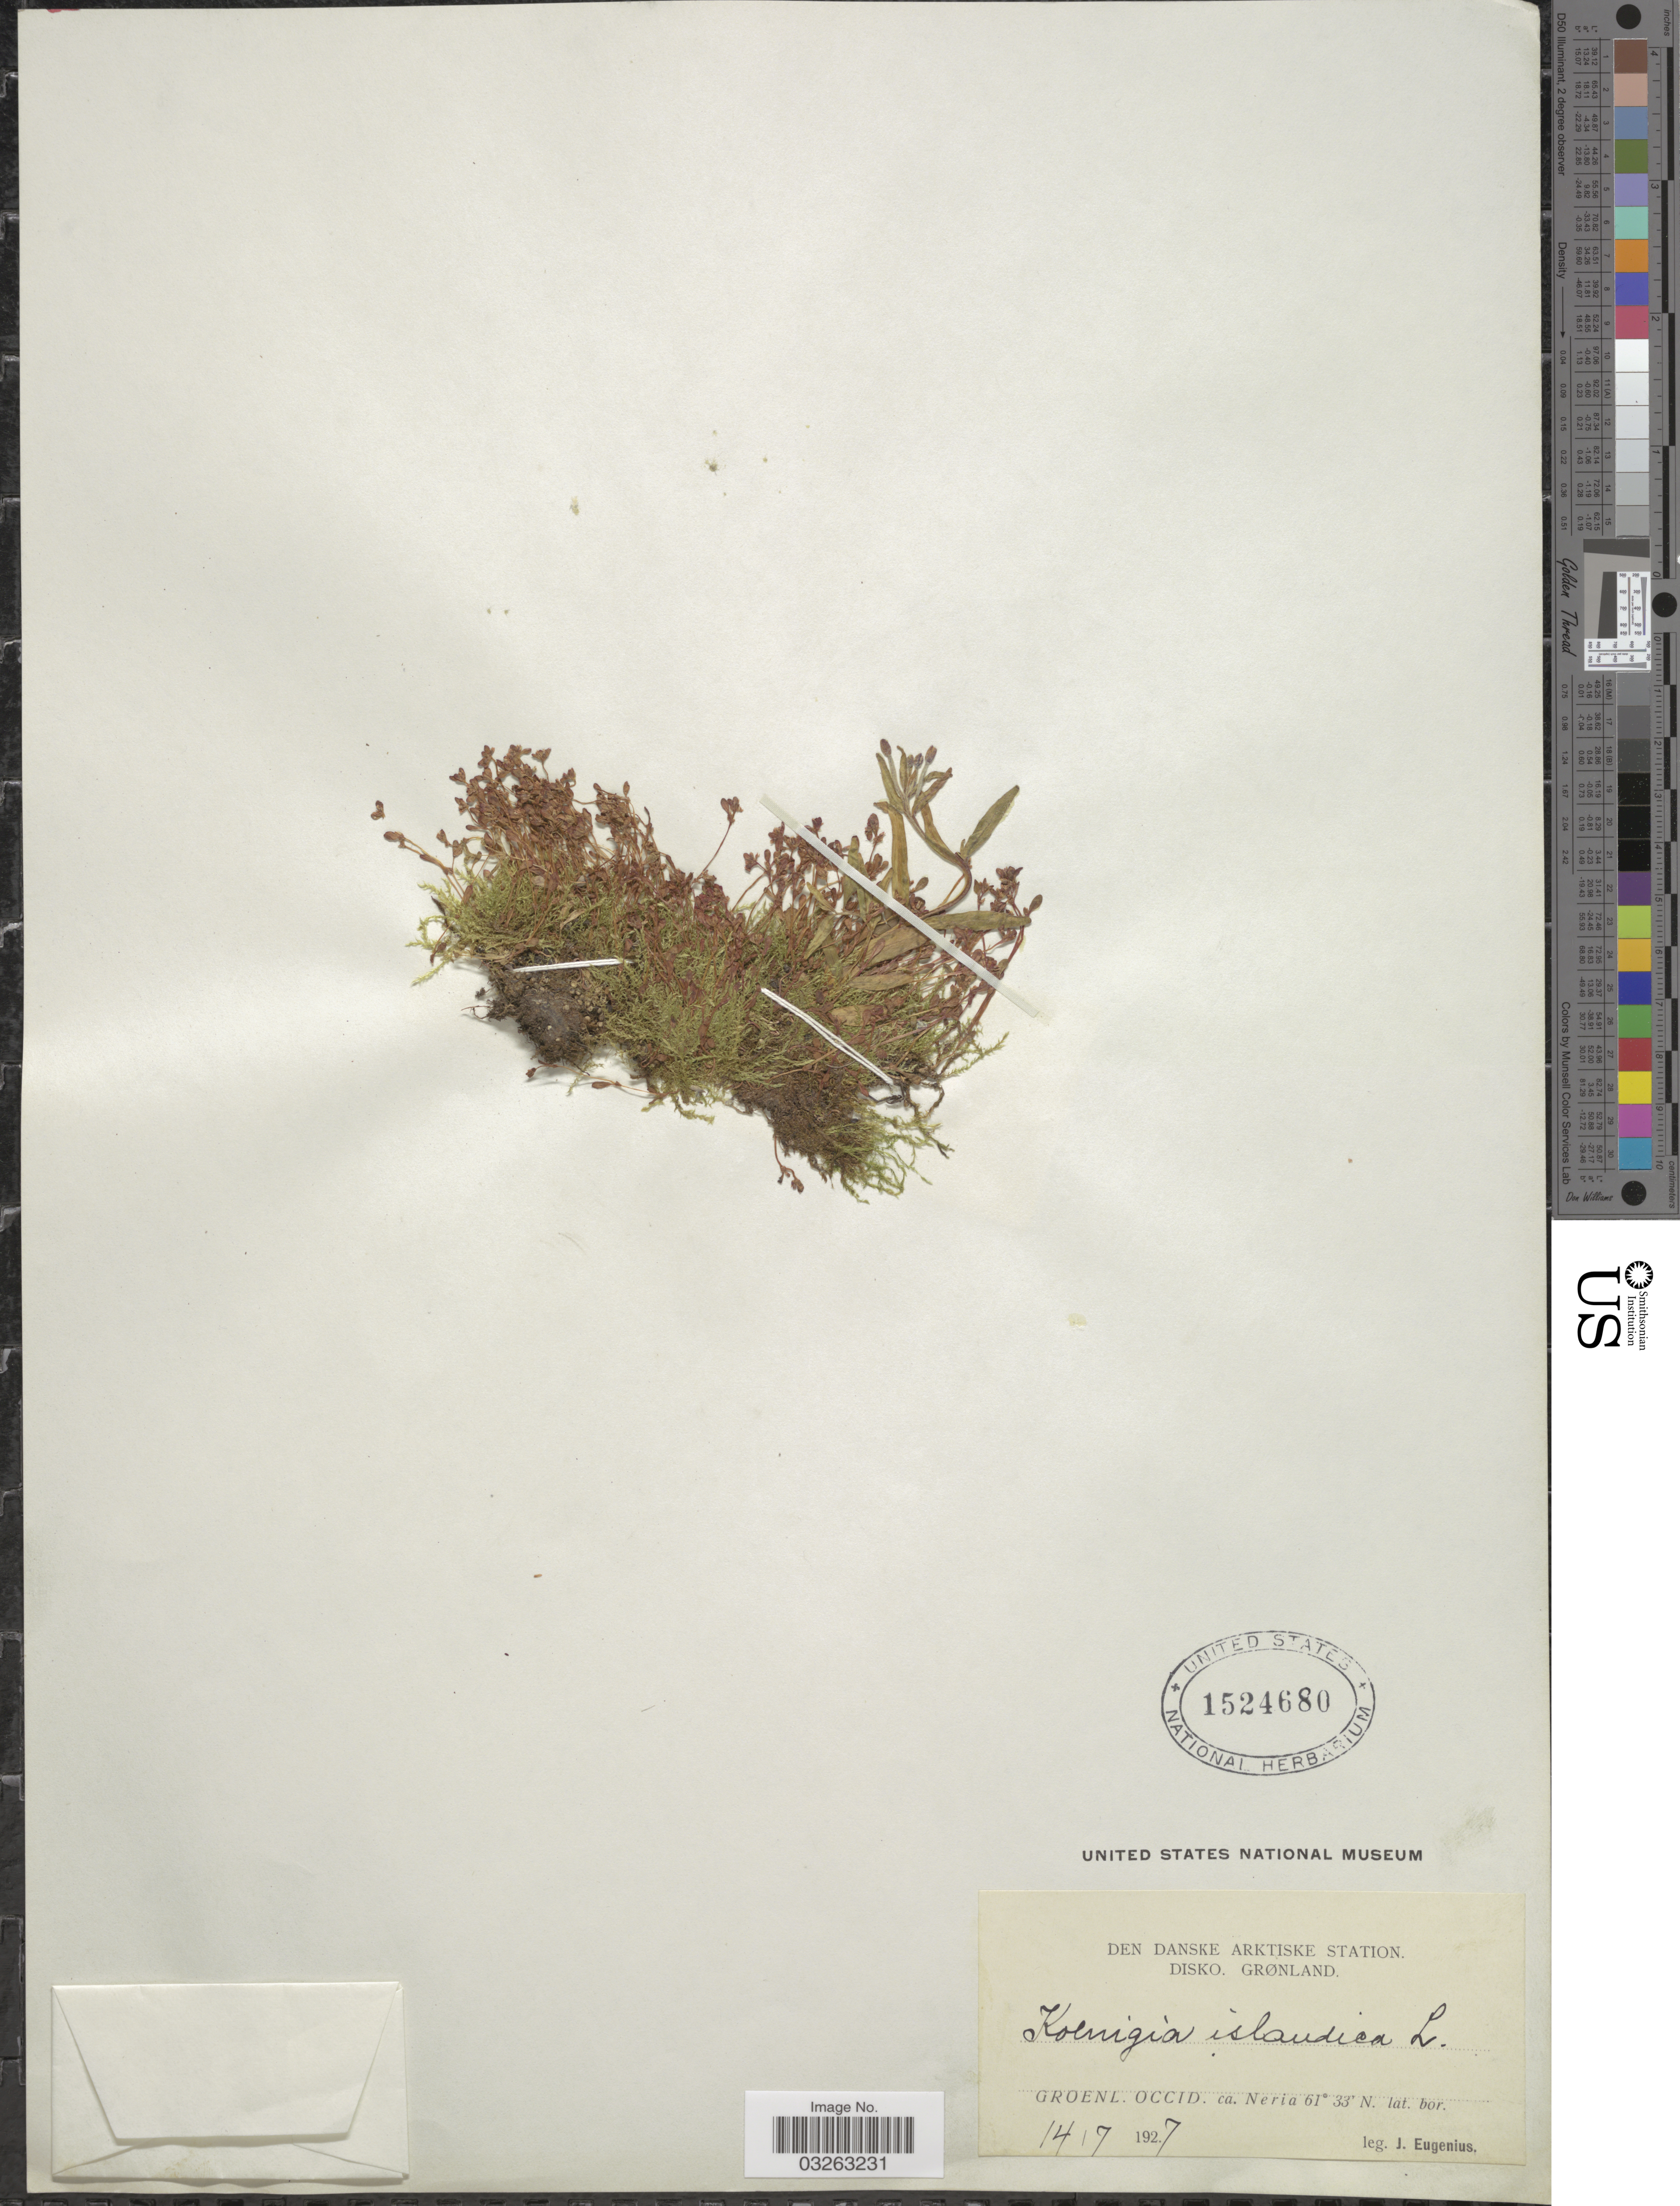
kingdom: Plantae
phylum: Tracheophyta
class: Magnoliopsida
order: Caryophyllales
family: Polygonaceae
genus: Koenigia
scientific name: Koenigia islandica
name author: L.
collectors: J. Eugenius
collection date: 1927-07-14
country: Greenland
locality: Den Danske Arktiske Station. Disko. Grønland. Groenl. Occid. ca. Neria.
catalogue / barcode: US 1524680